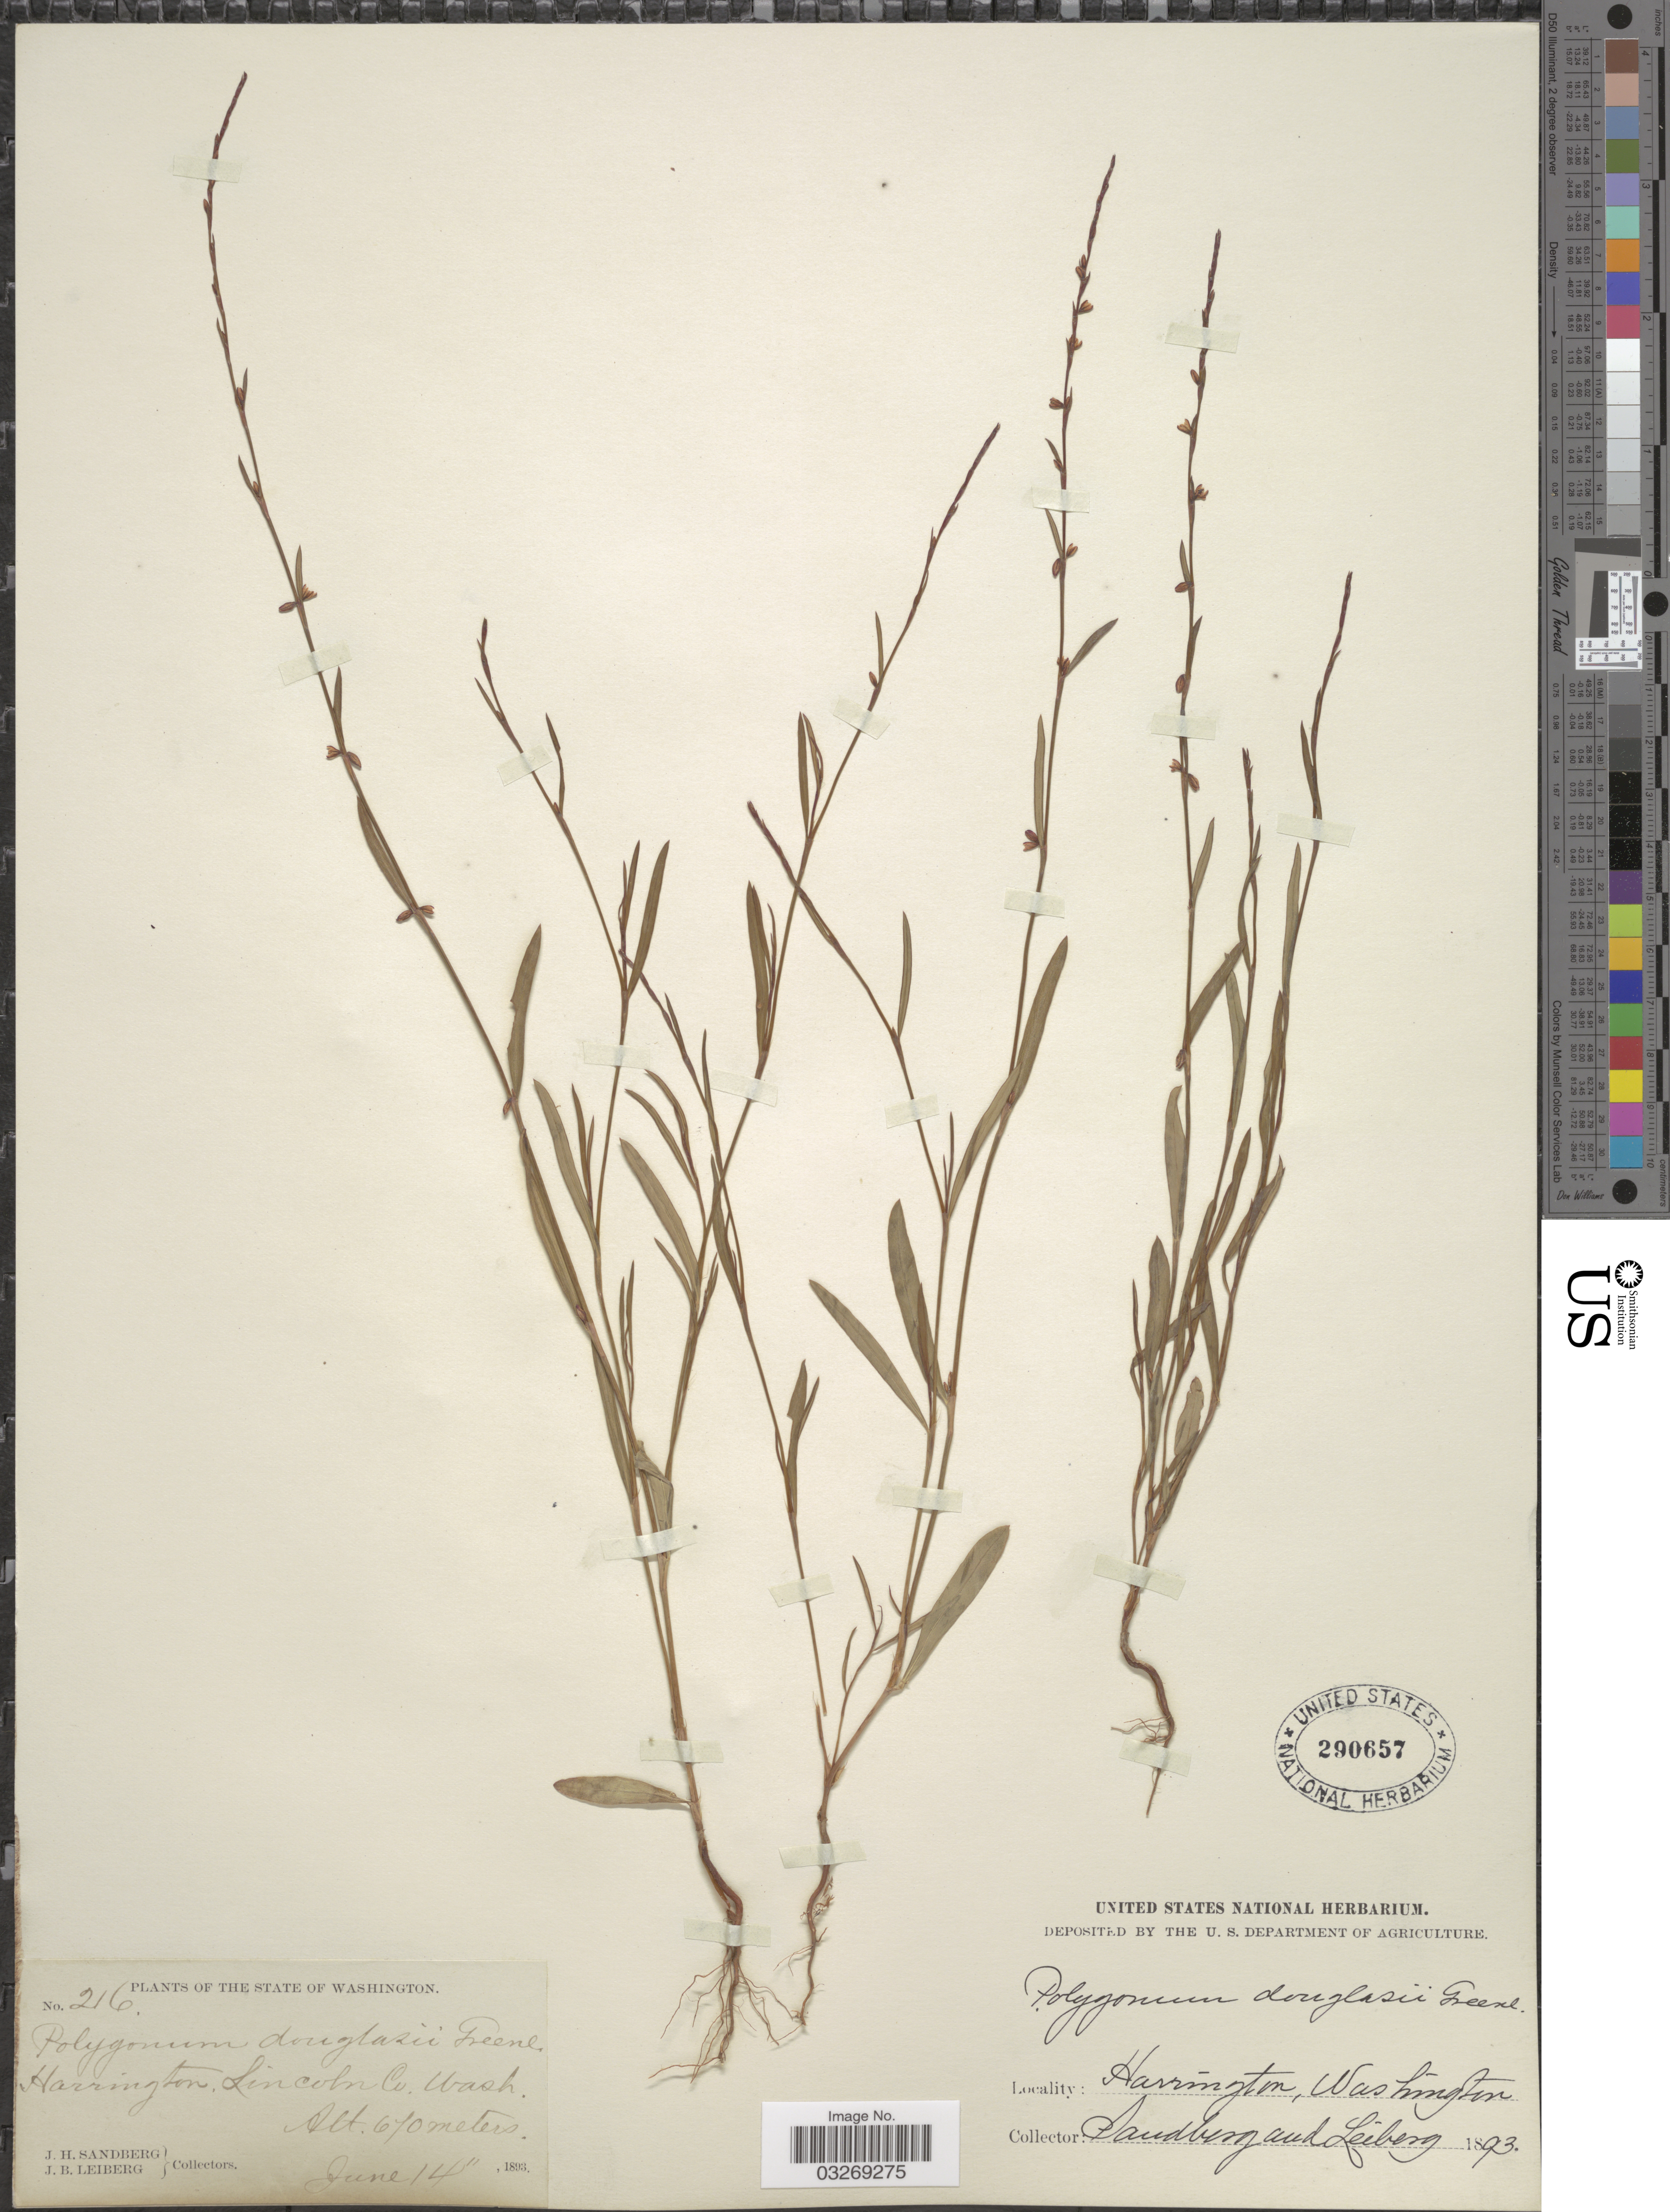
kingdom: Plantae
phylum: Tracheophyta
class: Magnoliopsida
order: Caryophyllales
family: Polygonaceae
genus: Polygonum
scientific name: Polygonum douglasii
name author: Greene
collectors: J. H. Sandberg & J. B. Leiberg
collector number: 216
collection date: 1893-06-14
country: United States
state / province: Washington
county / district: Lincoln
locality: Harrington, Lincoln Co.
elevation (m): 670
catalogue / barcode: US 290657